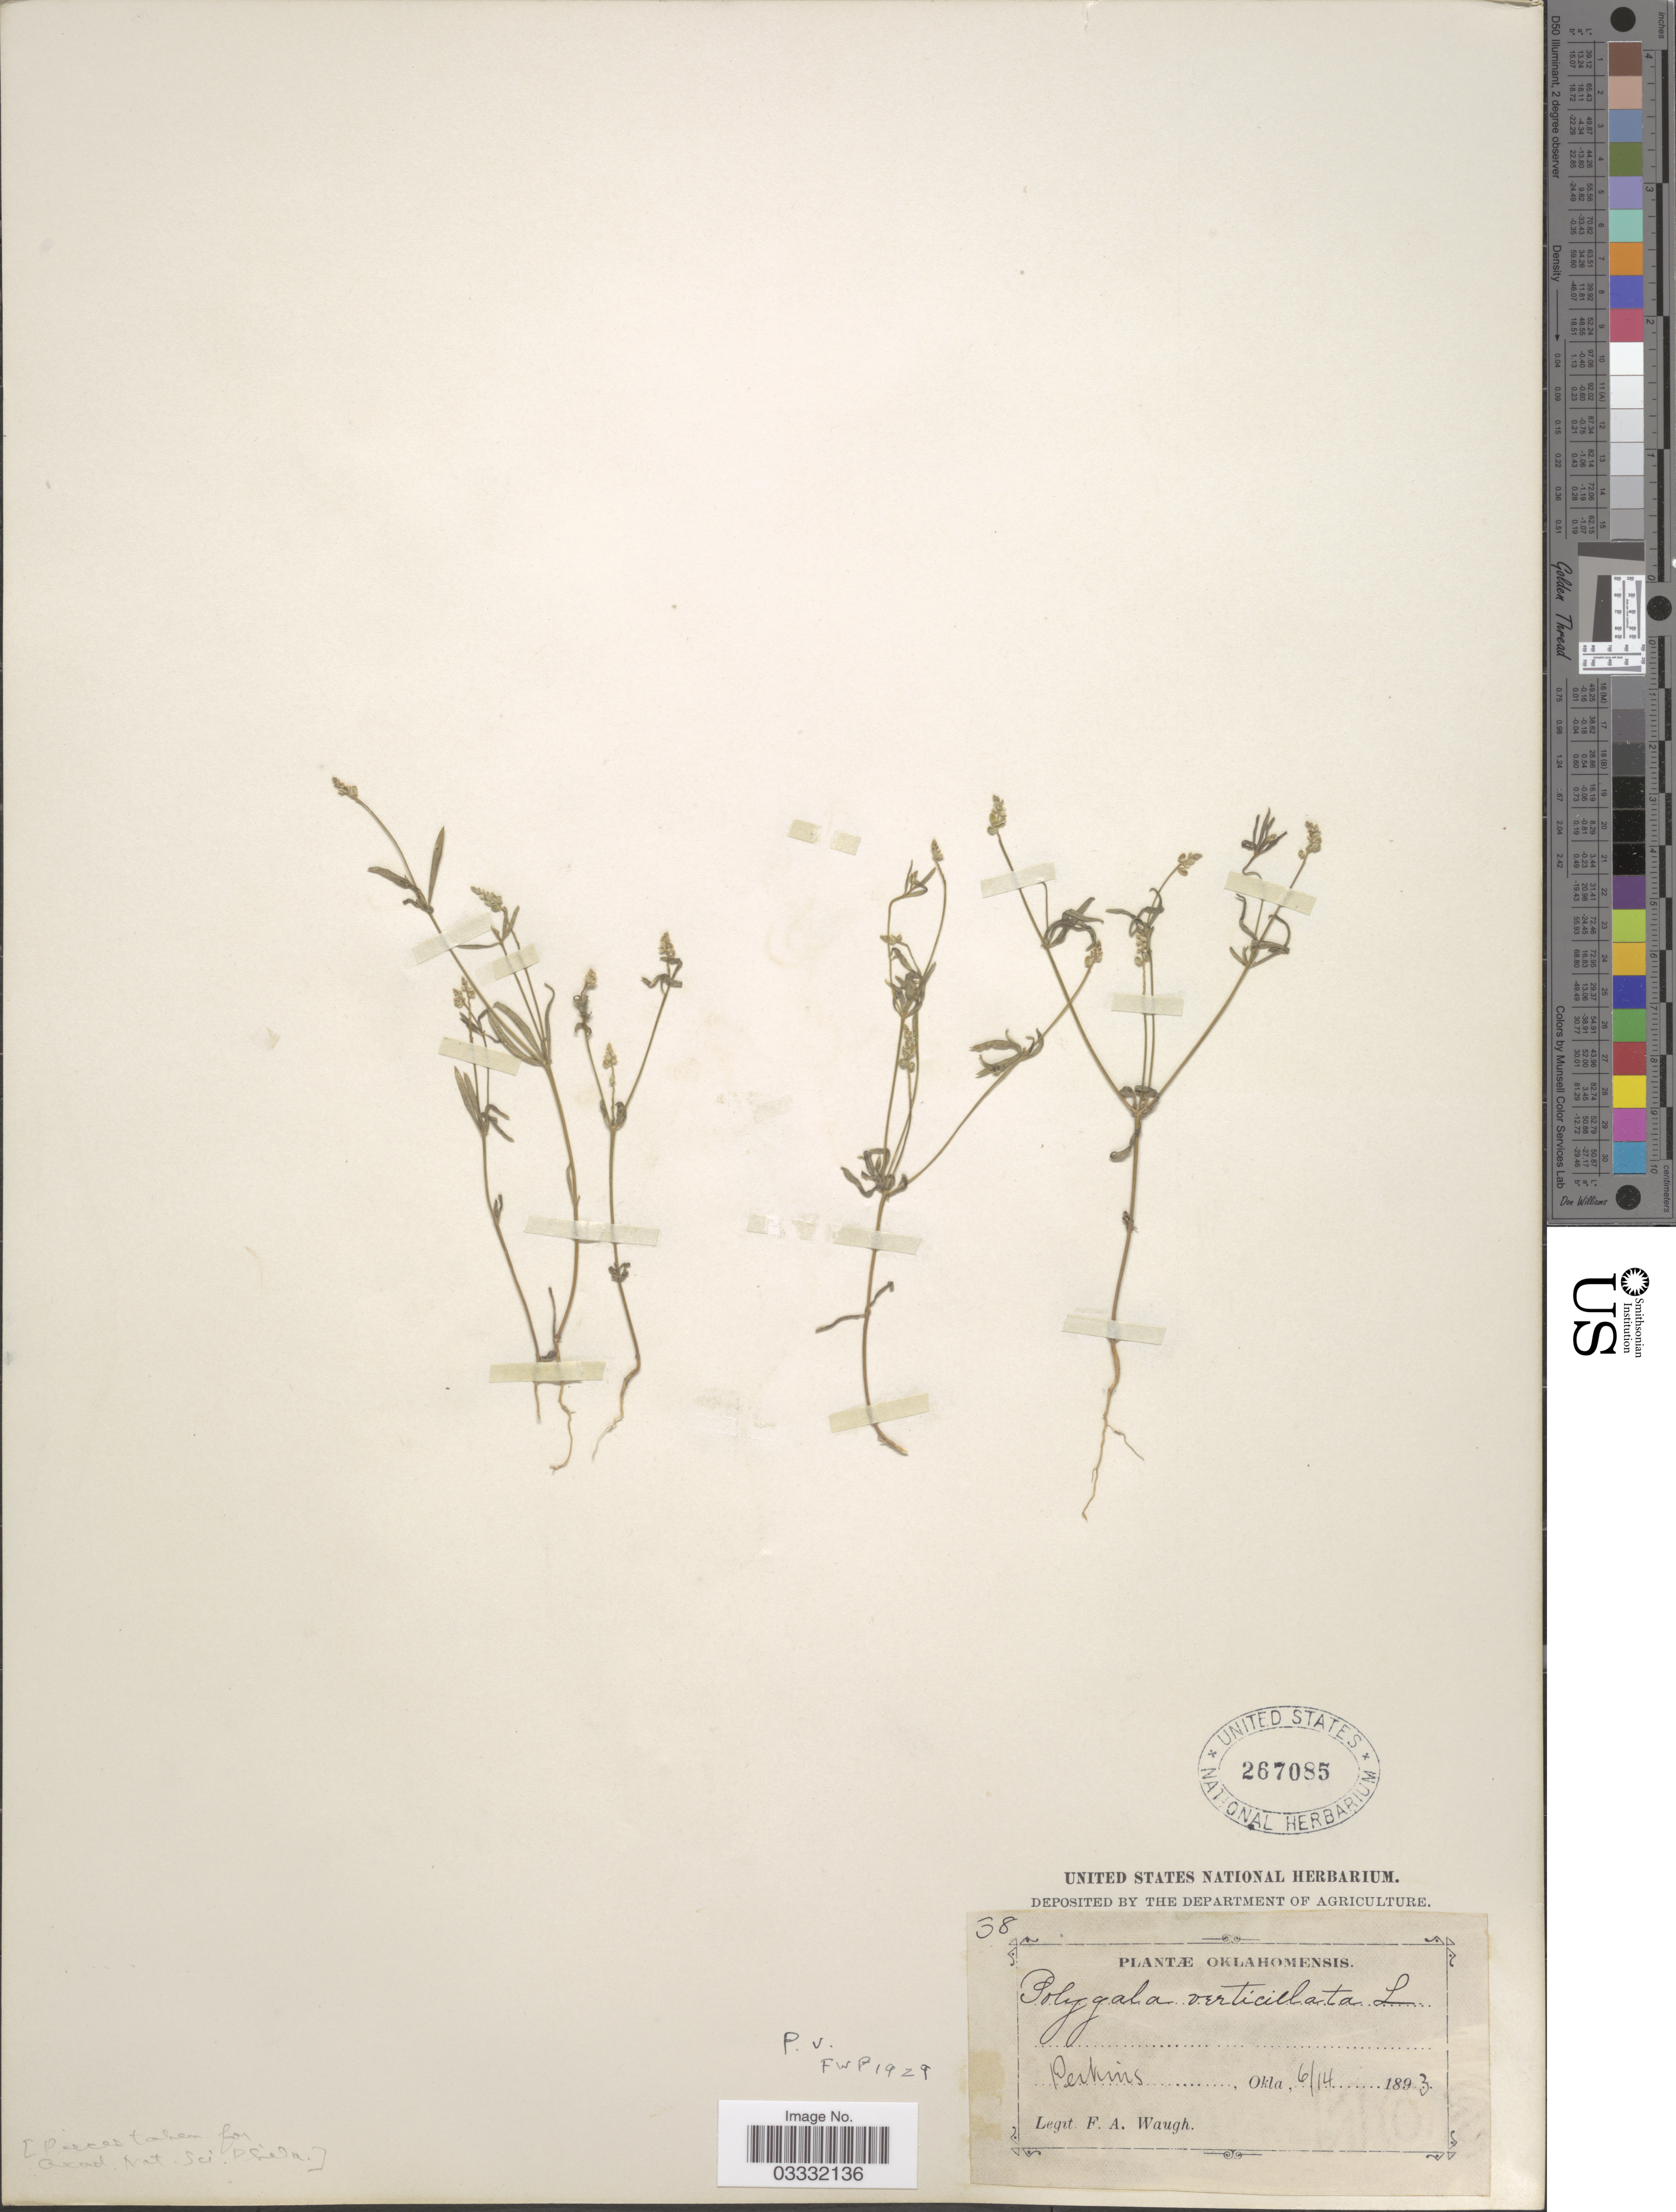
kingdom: Plantae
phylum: Tracheophyta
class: Magnoliopsida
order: Fabales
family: Polygalaceae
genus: Polygala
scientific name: Polygala verticillata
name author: L.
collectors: F. Waugh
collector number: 38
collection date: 1893-06-14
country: United States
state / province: Oklahoma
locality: Perkins.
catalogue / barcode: US 267085